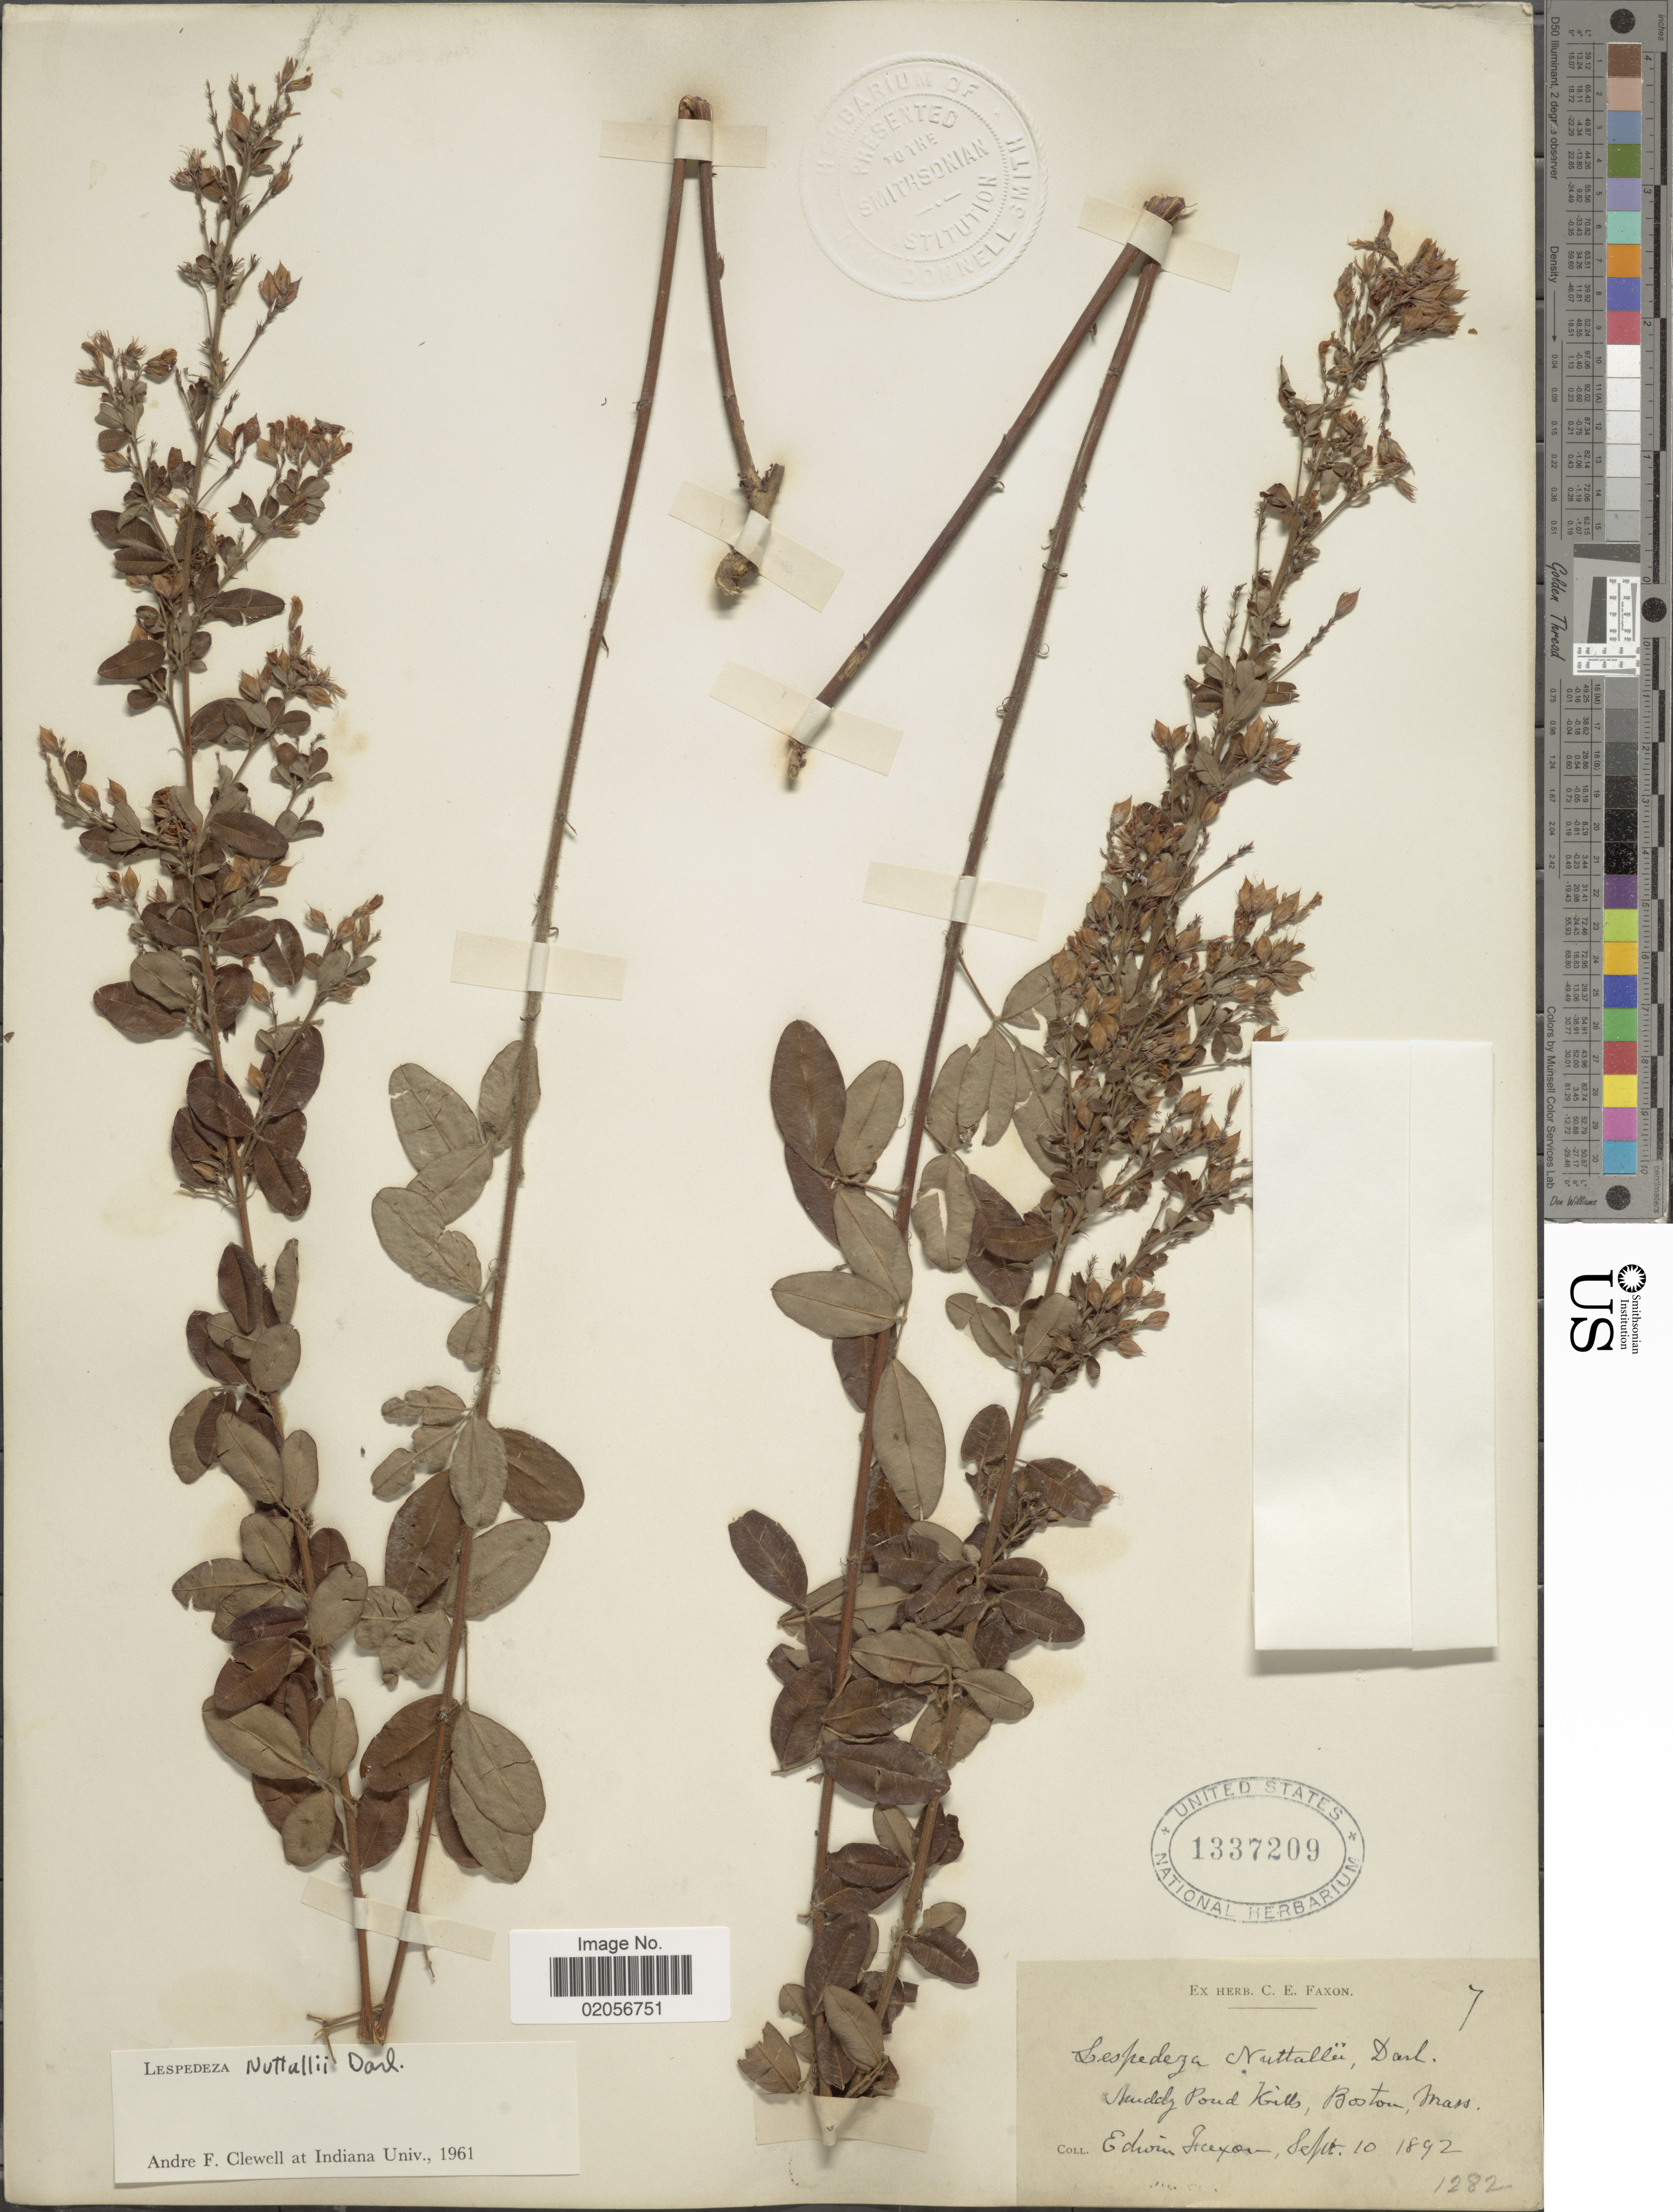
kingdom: Plantae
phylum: Tracheophyta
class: Magnoliopsida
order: Fabales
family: Fabaceae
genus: Lespedeza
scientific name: Lespedeza nuttallii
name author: Darl.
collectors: E. Faxon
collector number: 7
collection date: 1892-09-10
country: United States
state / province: Massachusetts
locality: Muddy Pond Hills, Boston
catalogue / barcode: US 1337209